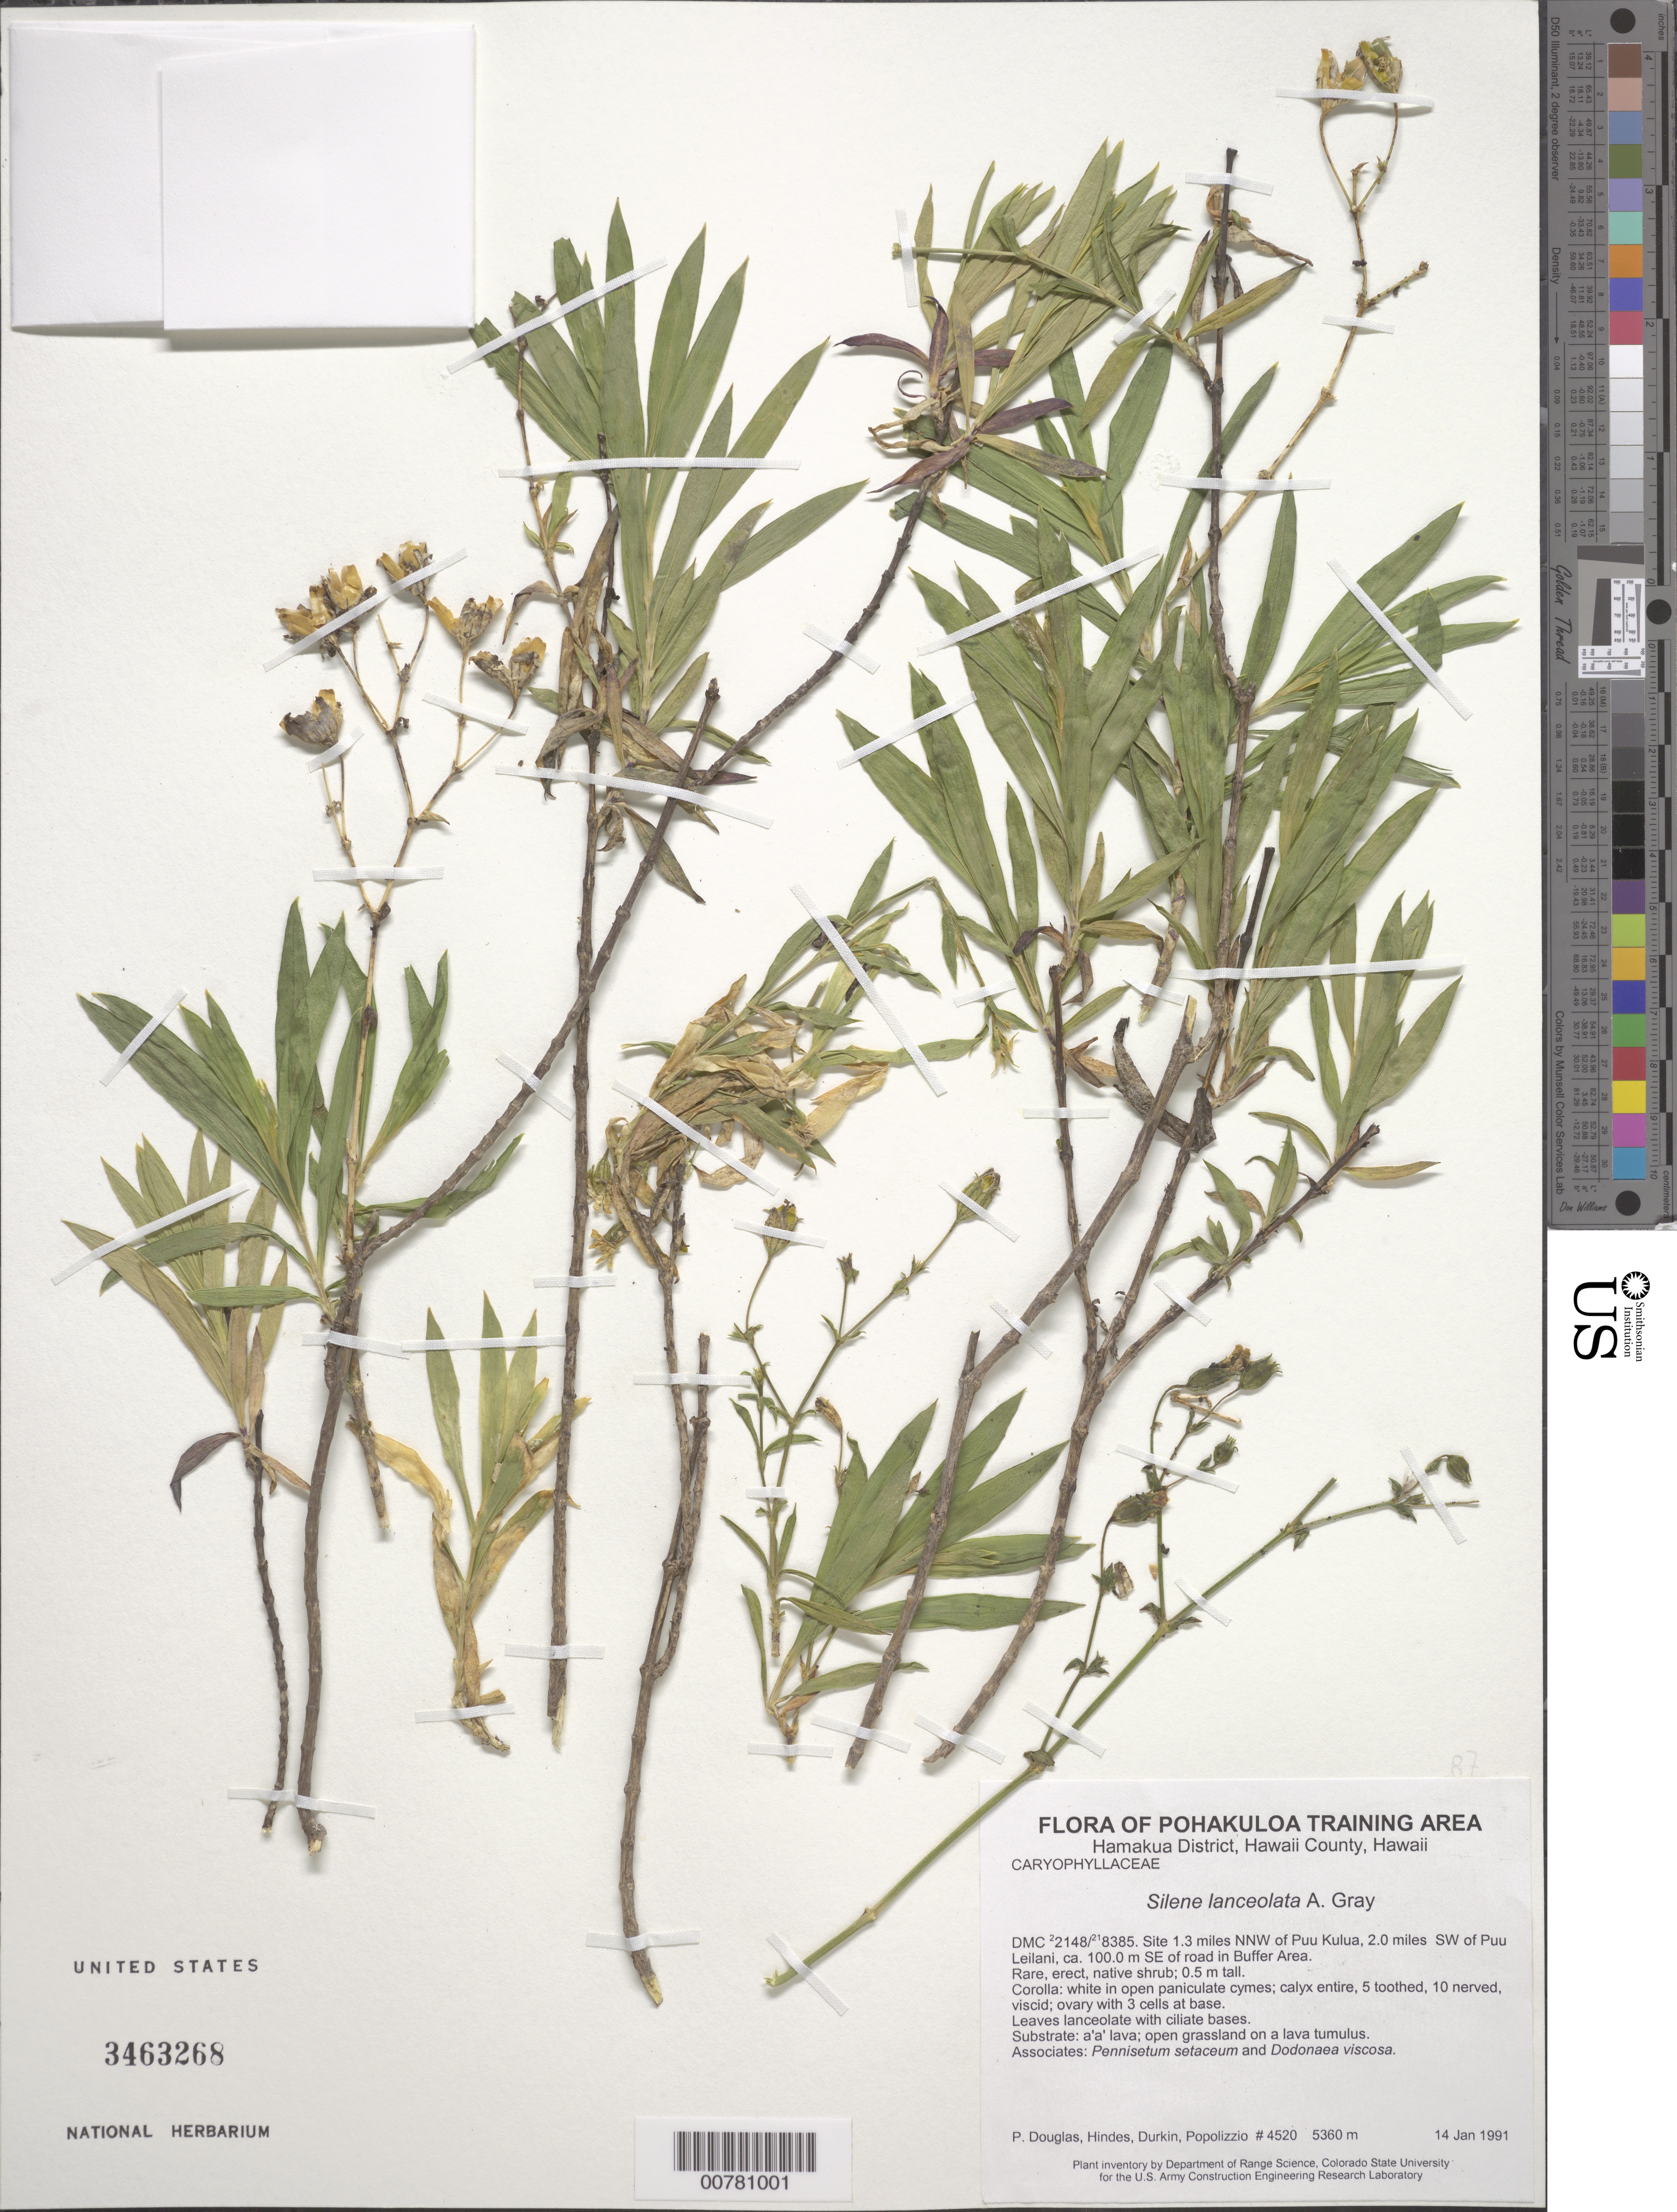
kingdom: Plantae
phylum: Tracheophyta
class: Magnoliopsida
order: Caryophyllales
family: Caryophyllaceae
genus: Silene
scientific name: Silene lanceolata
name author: A. Gray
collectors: P. Douglas, Hindes, Durkin & Popolizzio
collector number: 4520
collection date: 1991-01-14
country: United States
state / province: Hawaii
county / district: Hawaii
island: Hawaii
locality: Pohakulao Training Area. DMC²2148/²¹8385. Site 1.3 miles NNW of Puu Kulua, 2.0 miles SW of Puu Leilani, ca. 100.0 m SE of road in Buffer Area.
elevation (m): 5360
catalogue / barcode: US 3463268